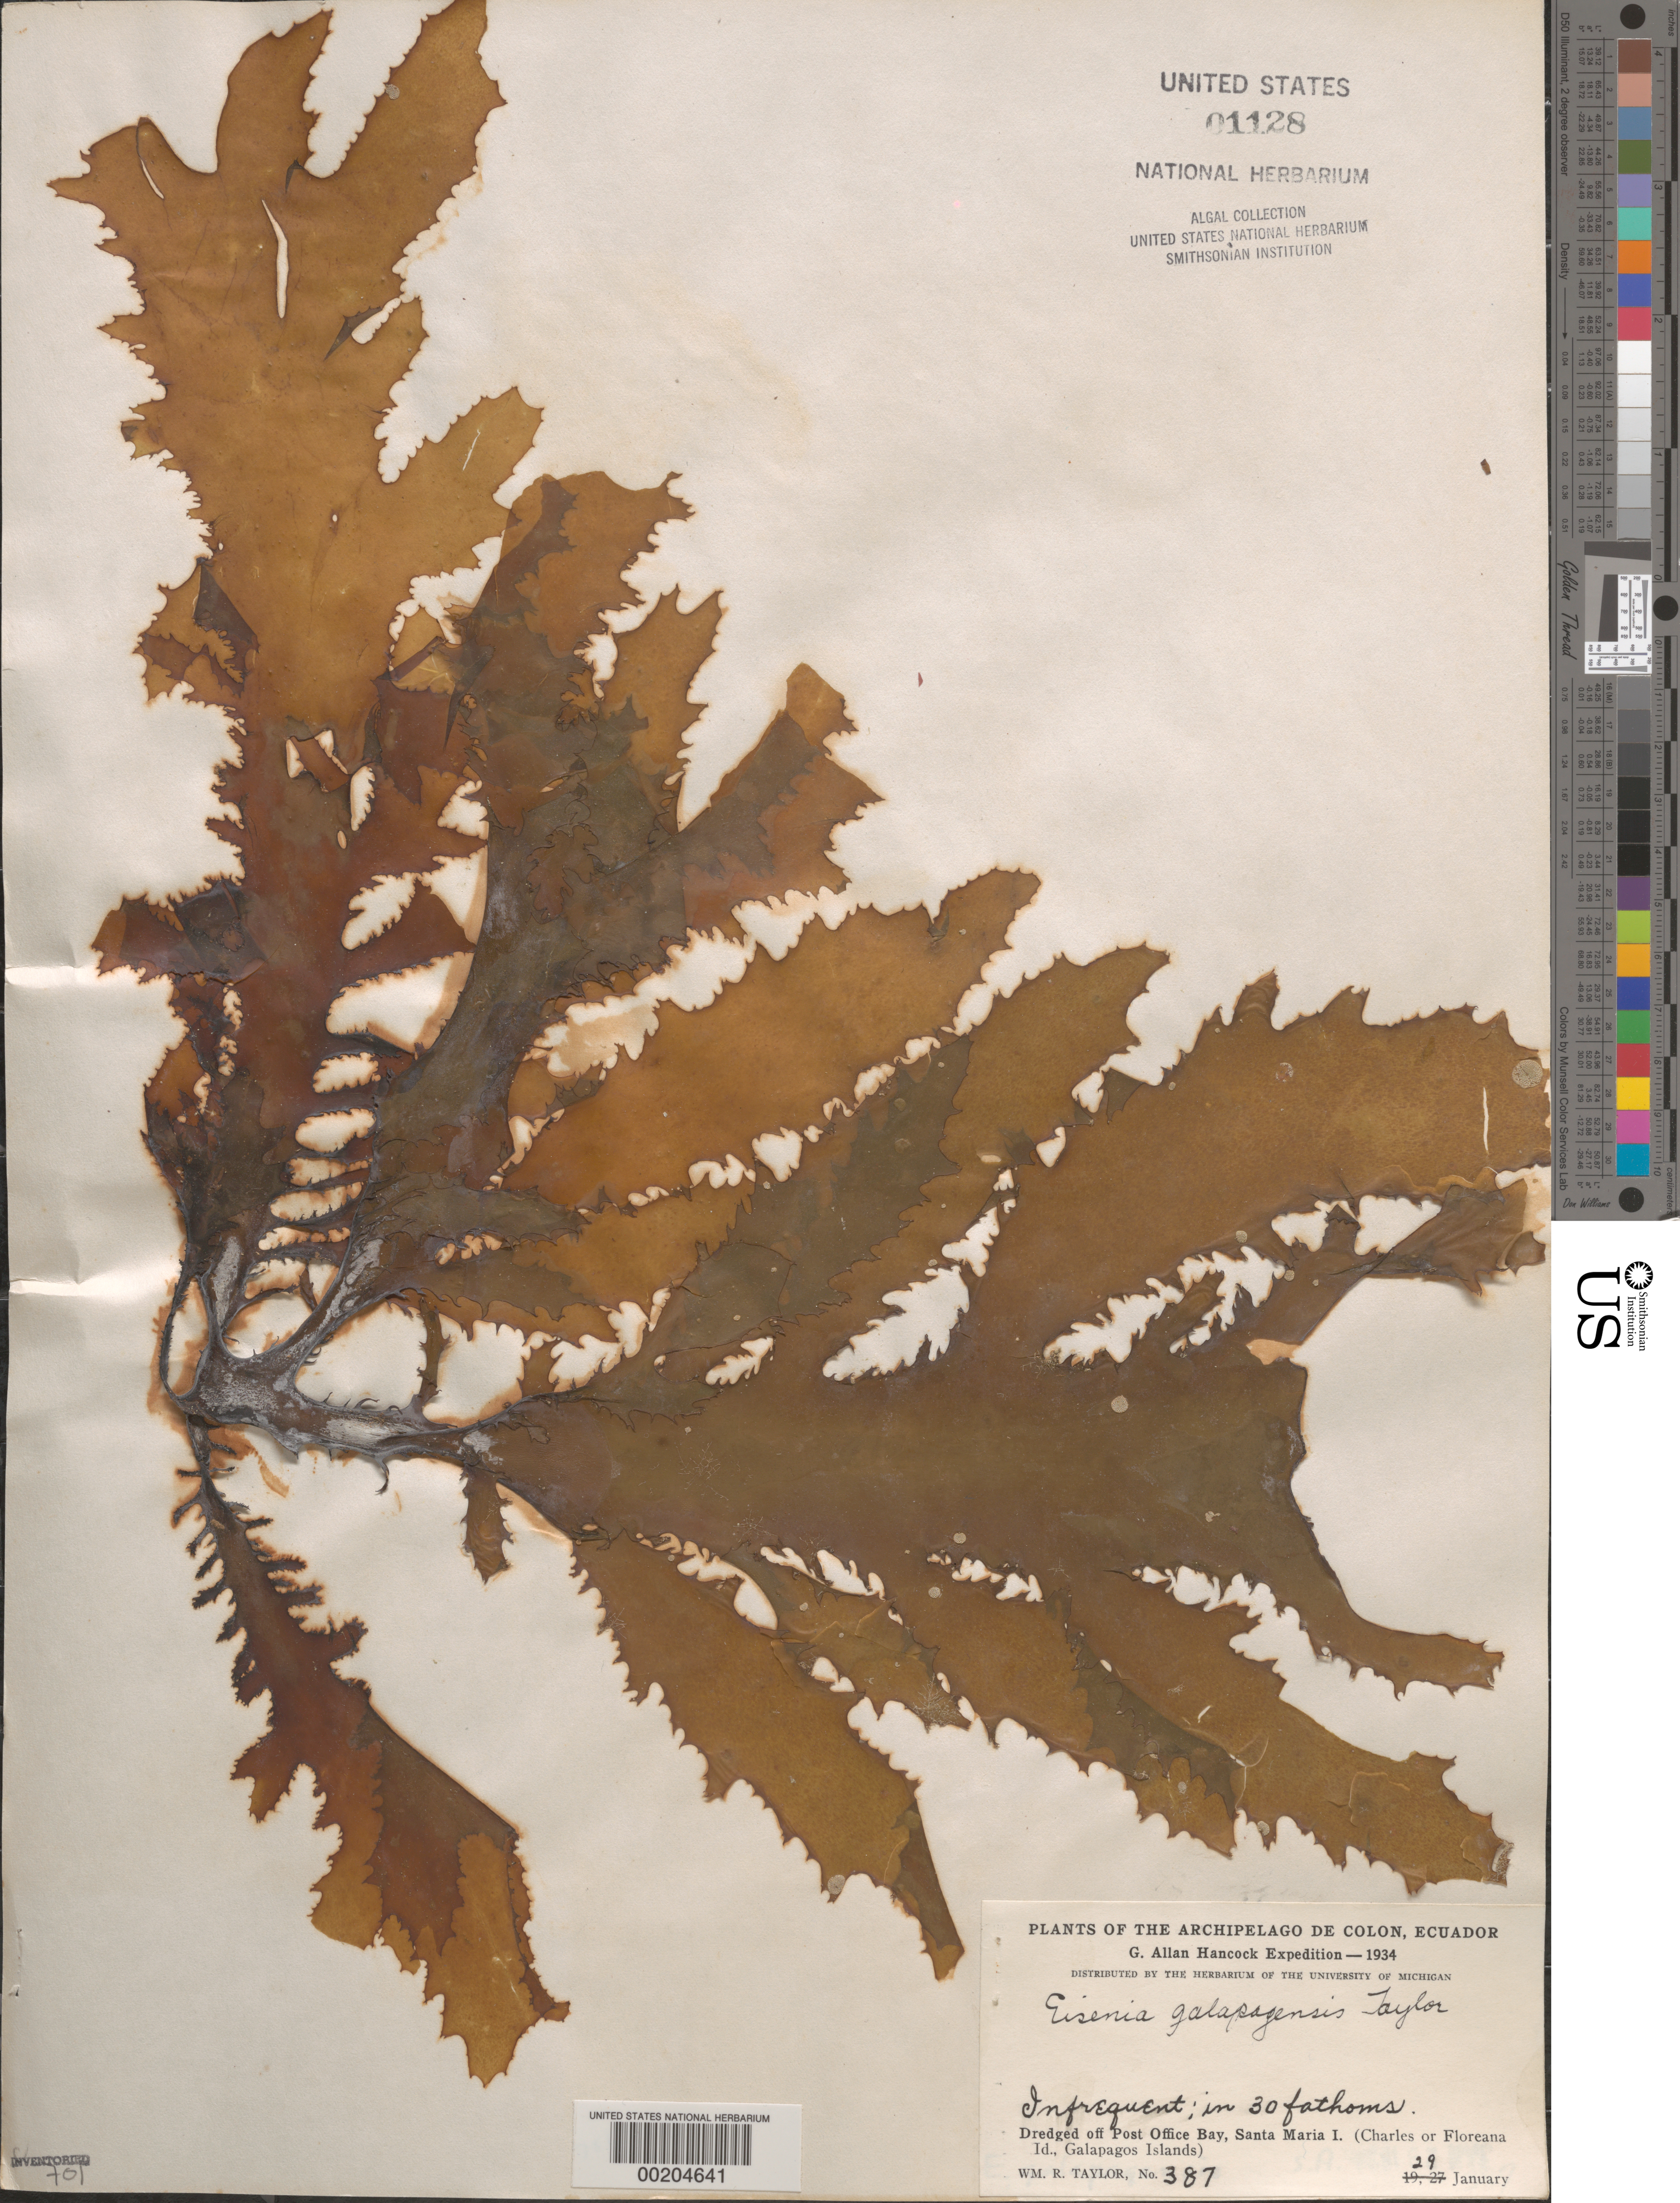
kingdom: Chromista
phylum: Ochrophyta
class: Phaeophyceae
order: Laminariales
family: Lessoniaceae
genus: Eisenia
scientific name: Eisenia galapagensis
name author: W.R. Taylor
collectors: W. R. Taylor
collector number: WRT 34-387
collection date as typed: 29 Jan 1934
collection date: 1934-01-29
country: Ecuador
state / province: Colón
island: Floreana [Charles, Santa Maria]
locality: Off Post Office Bay.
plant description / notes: G. Allan Hancock Expedition, 1934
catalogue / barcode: US 1128